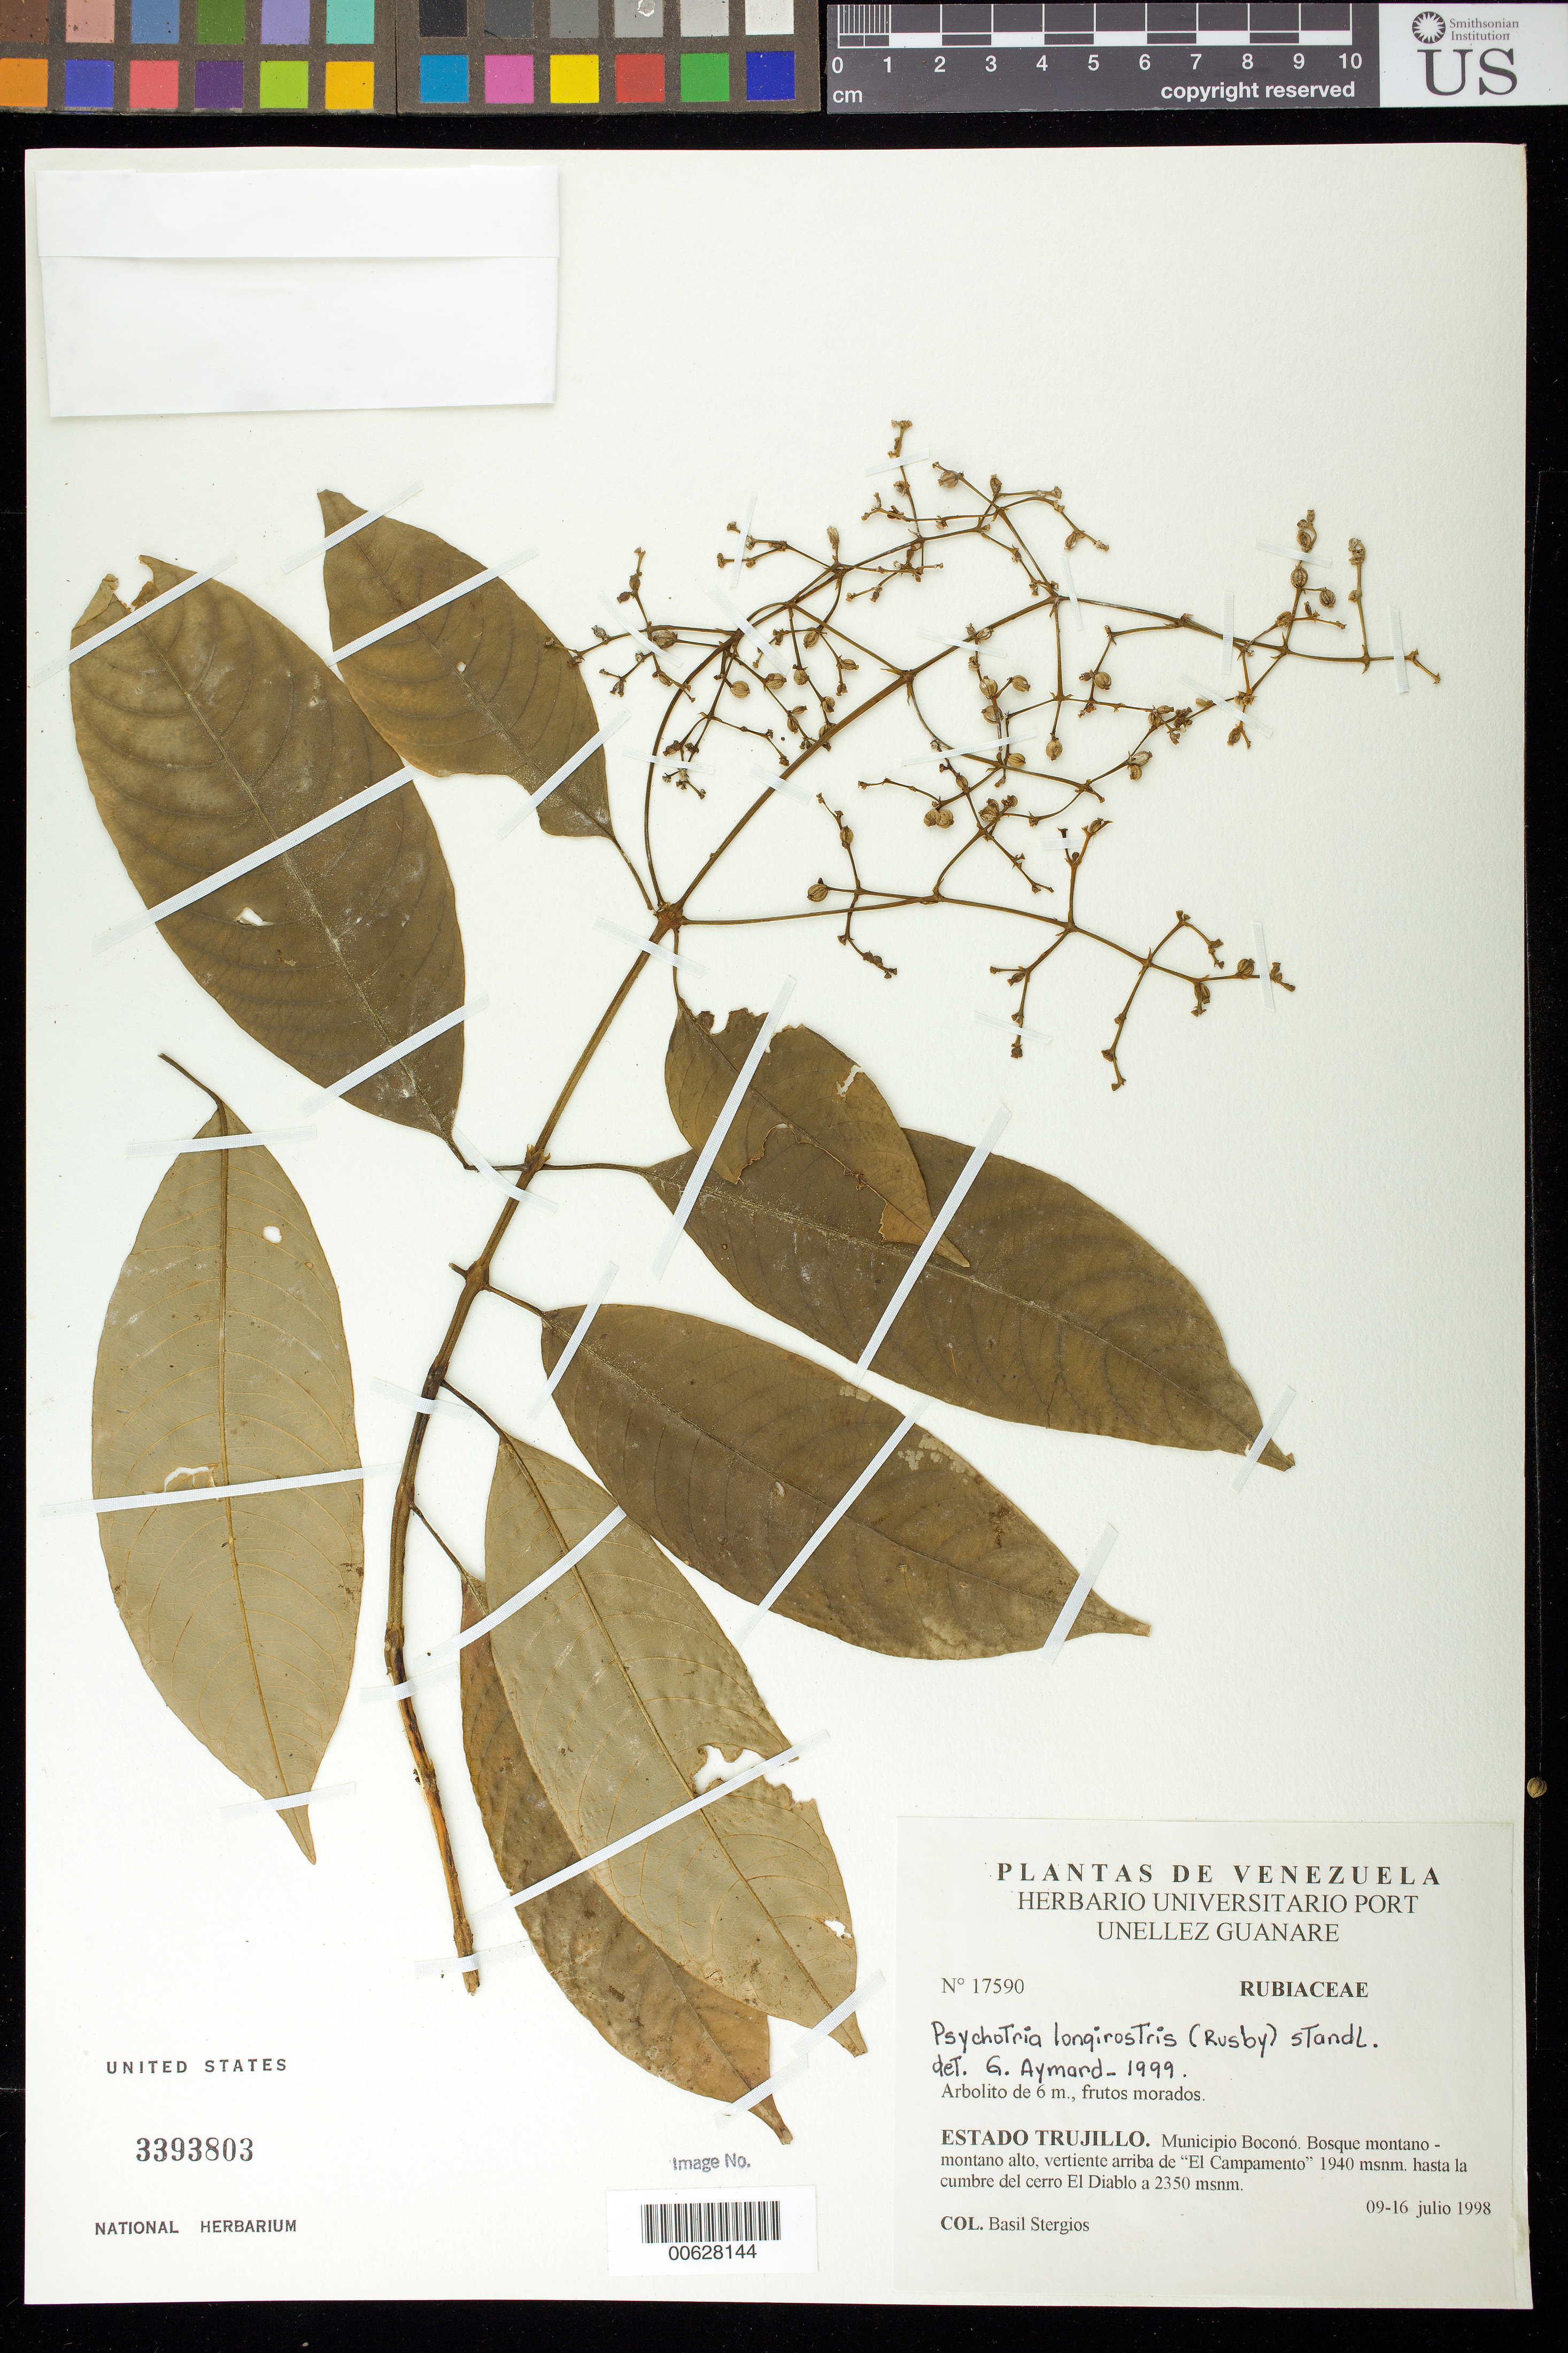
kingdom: Plantae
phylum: Tracheophyta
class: Magnoliopsida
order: Gentianales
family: Rubiaceae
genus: Psychotria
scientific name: Psychotria longirostris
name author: (Rusby) Standl.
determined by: Aymard C., G. A., (PORT), Univ. Nac. Exp. de los Llanos Ezequiel Zamora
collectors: B. G. Stergios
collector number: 17590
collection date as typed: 09 Jul 1998 to 16 Jul 1998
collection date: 1998-07-09/1998-07-16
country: Venezuela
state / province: Trujillo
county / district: Boconó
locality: Vertiente arriba de El Campamento 1940 m hasta la cumbre del cerro El Diablo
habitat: Bosque montano - montano alto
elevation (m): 1940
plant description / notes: MO, PORT, US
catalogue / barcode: US 3393803